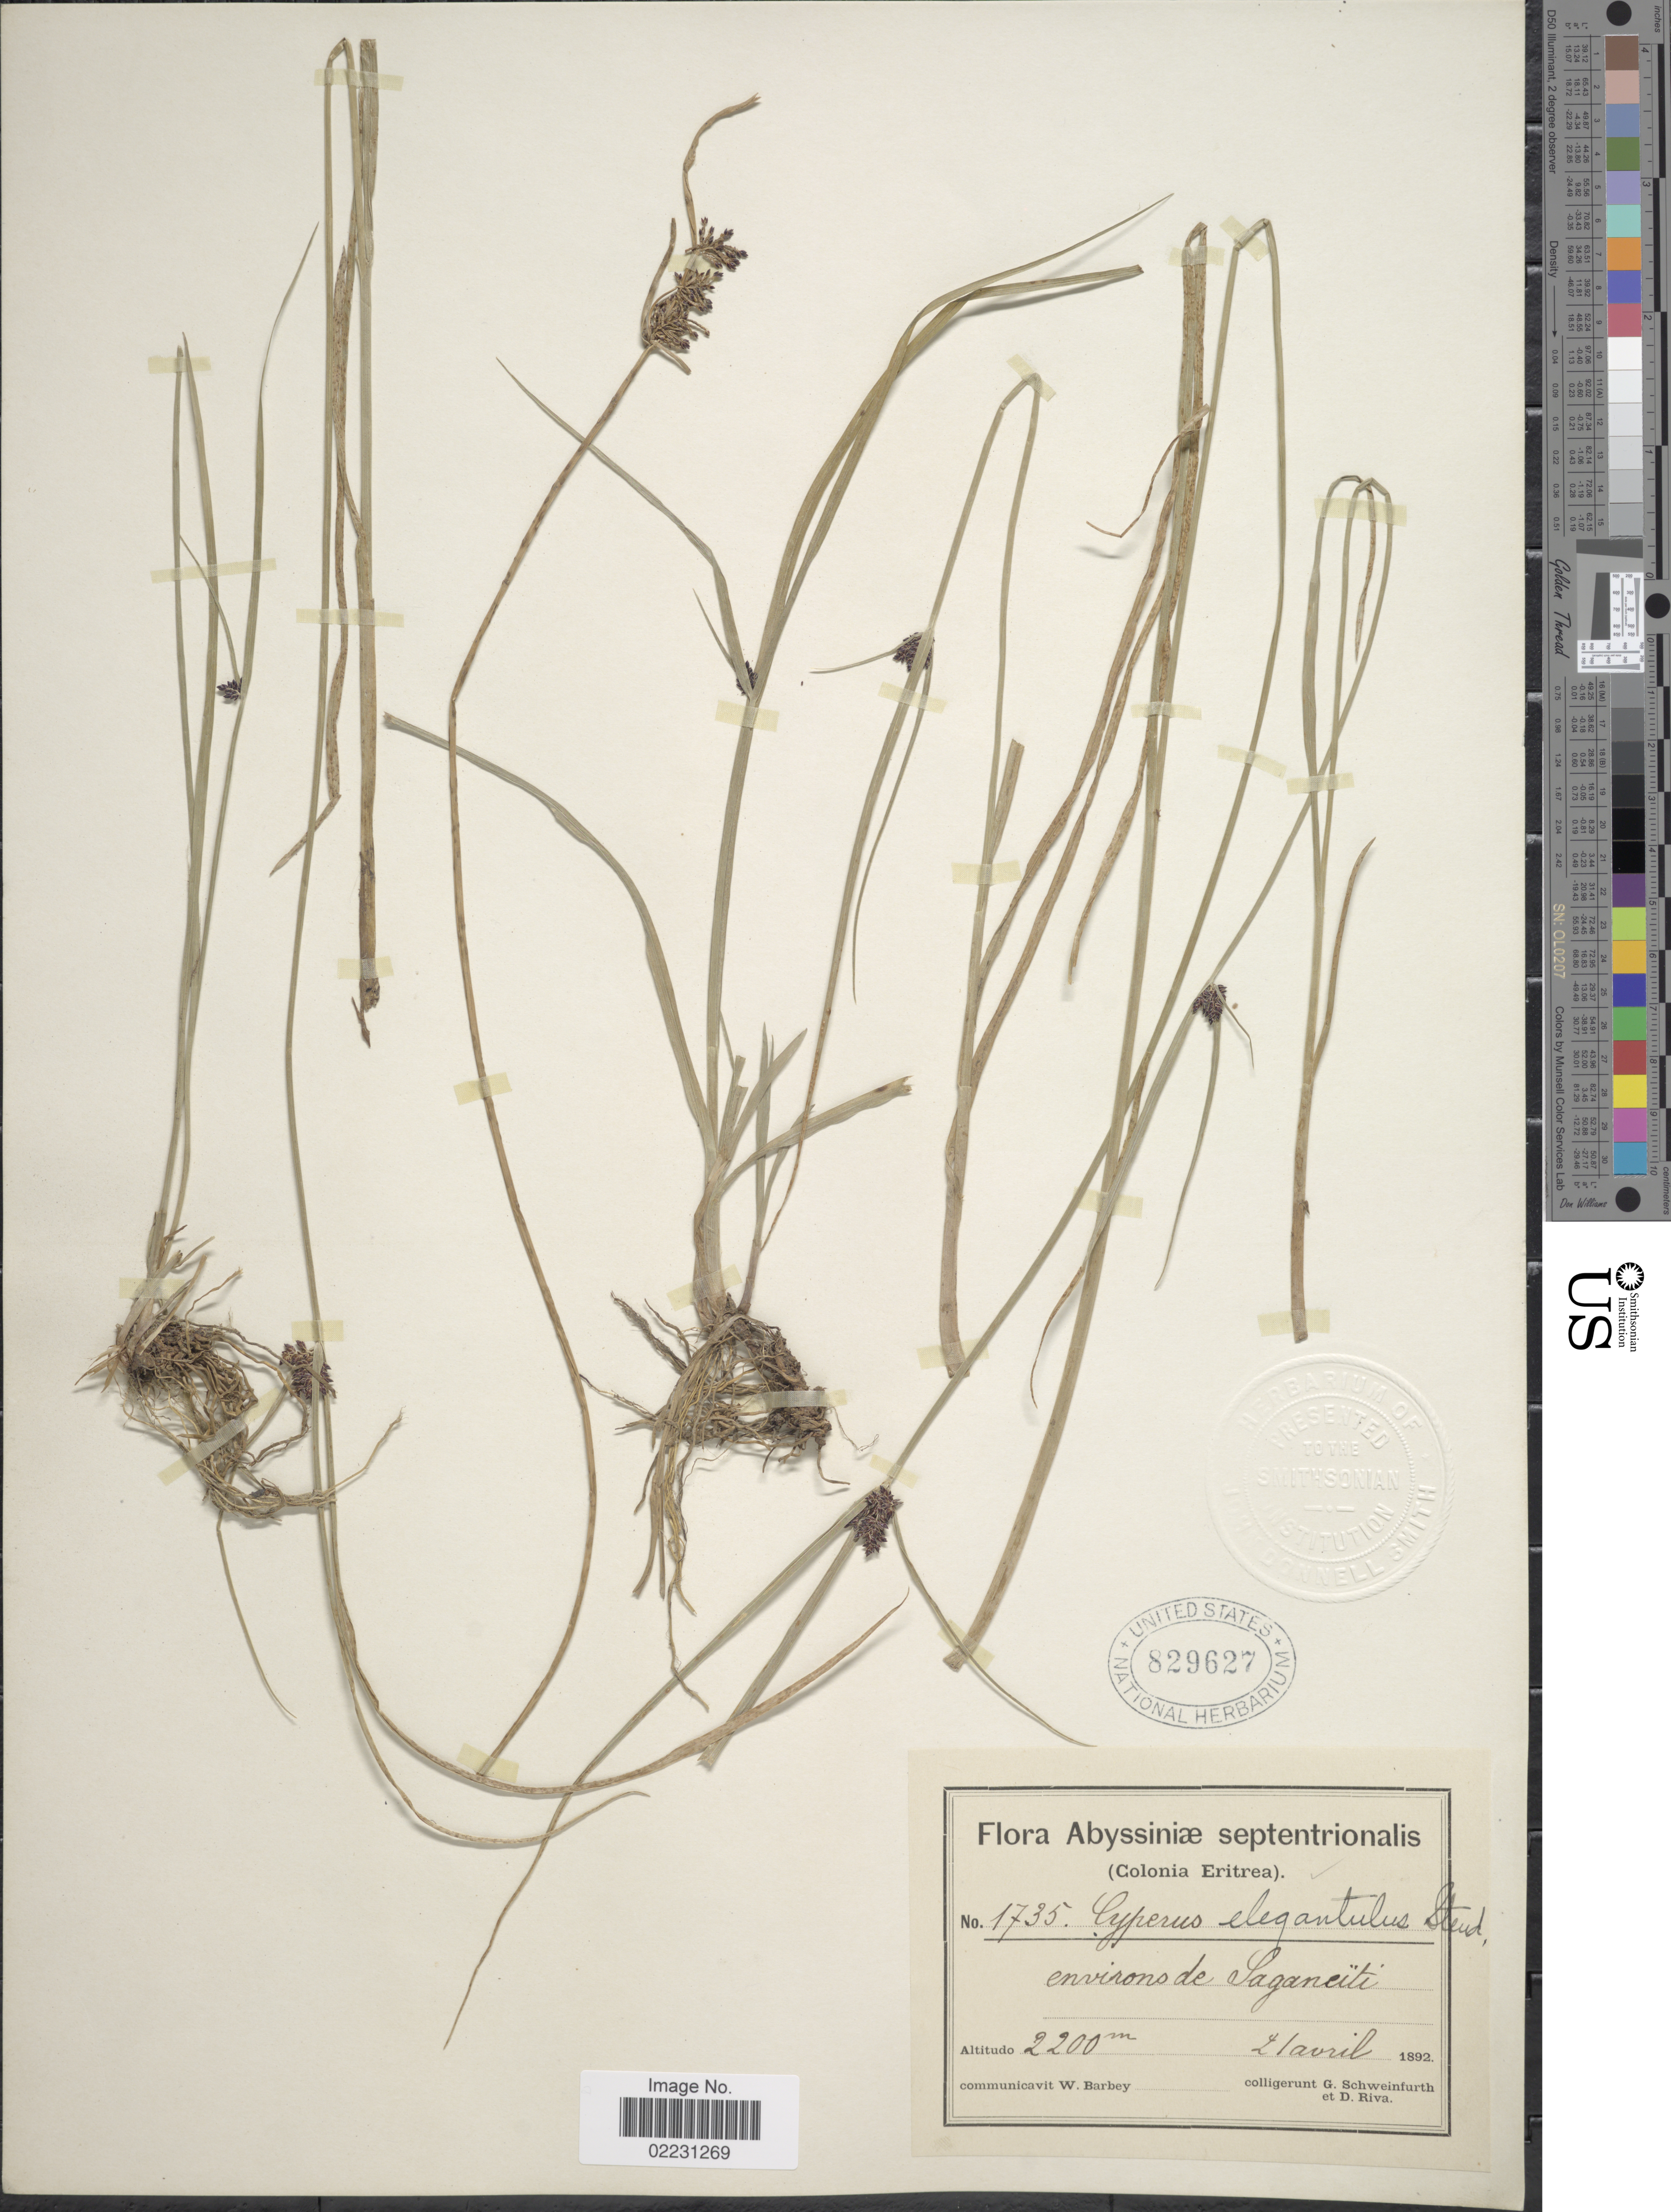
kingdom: Plantae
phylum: Tracheophyta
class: Liliopsida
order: Poales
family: Cyperaceae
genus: Cyperus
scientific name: Cyperus elegantulus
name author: Steud.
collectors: G. A. Schweinfurth (herbarium) & D. Riva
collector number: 1735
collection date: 1892-04-21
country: Eritrea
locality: Abyssiniae septentrionalis. (Colonia Eritrea). environs de Saganeiti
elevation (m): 2200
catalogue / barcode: US 829627